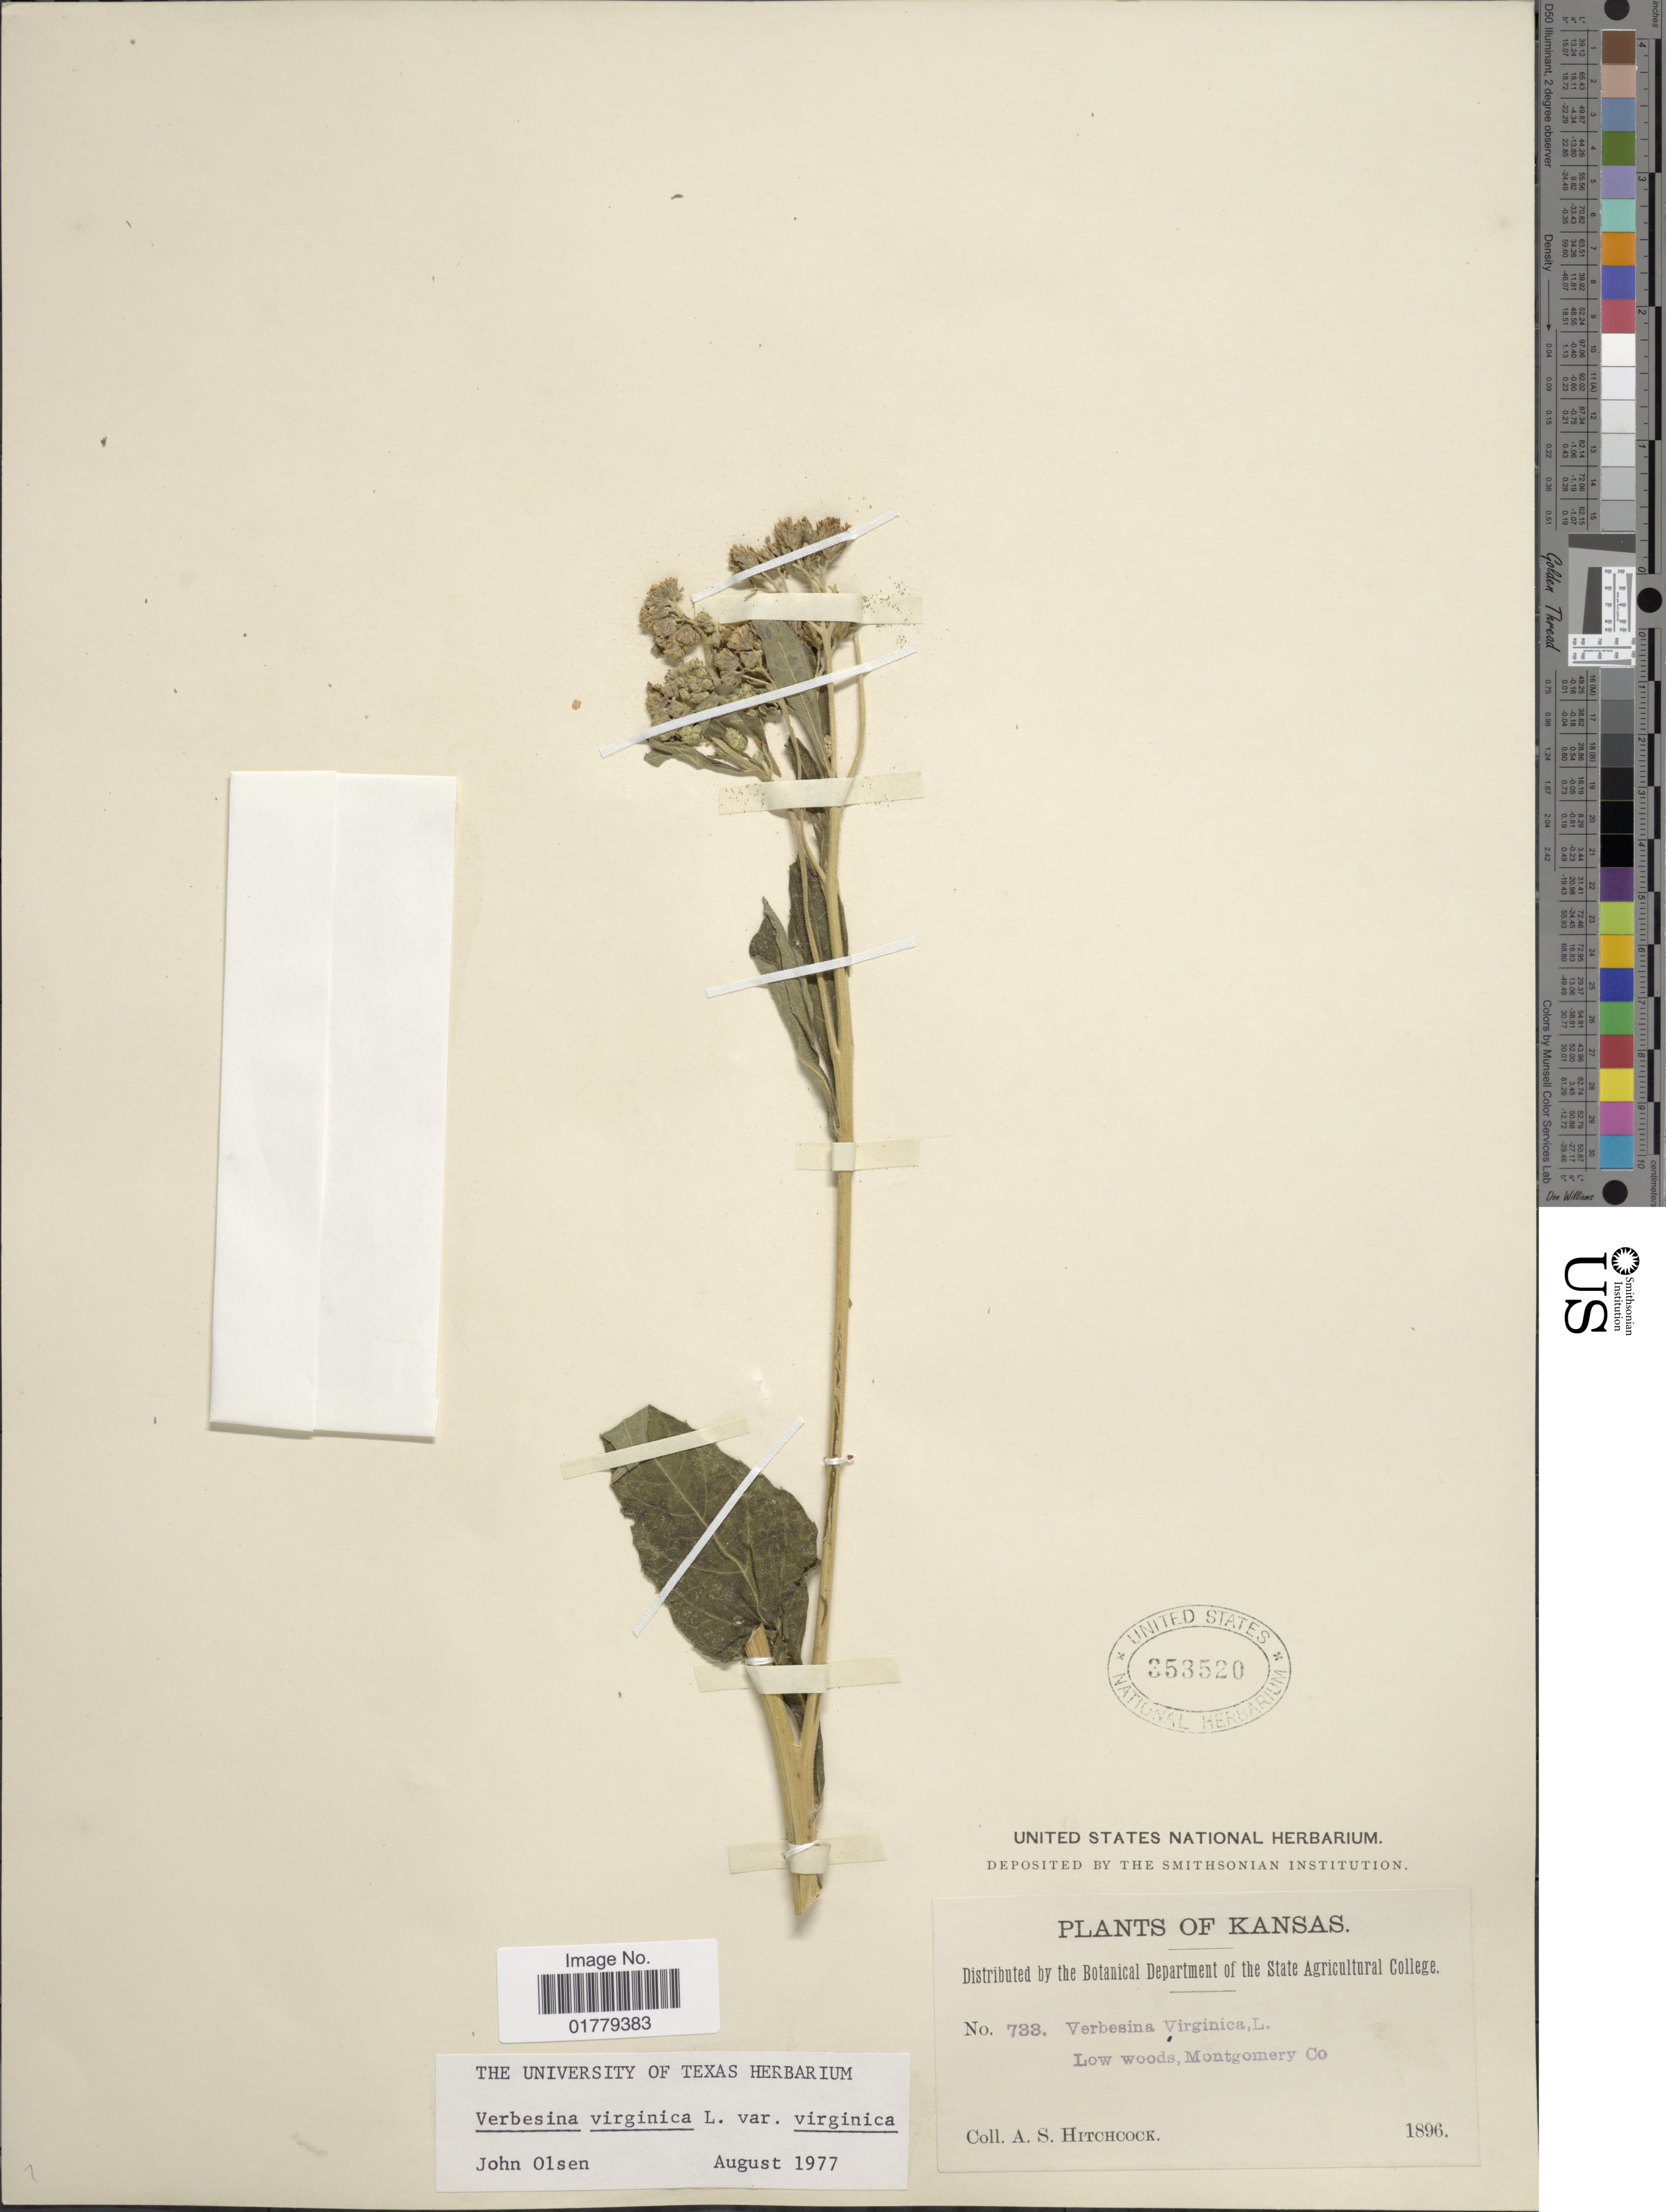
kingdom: Plantae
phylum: Tracheophyta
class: Magnoliopsida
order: Asterales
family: Asteraceae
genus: Verbesina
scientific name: Verbesina virginica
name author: L.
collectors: A. S. Hitchcock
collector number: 733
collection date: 1896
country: United States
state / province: Kansas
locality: Low woods, Montgomery Co.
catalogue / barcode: US 353520